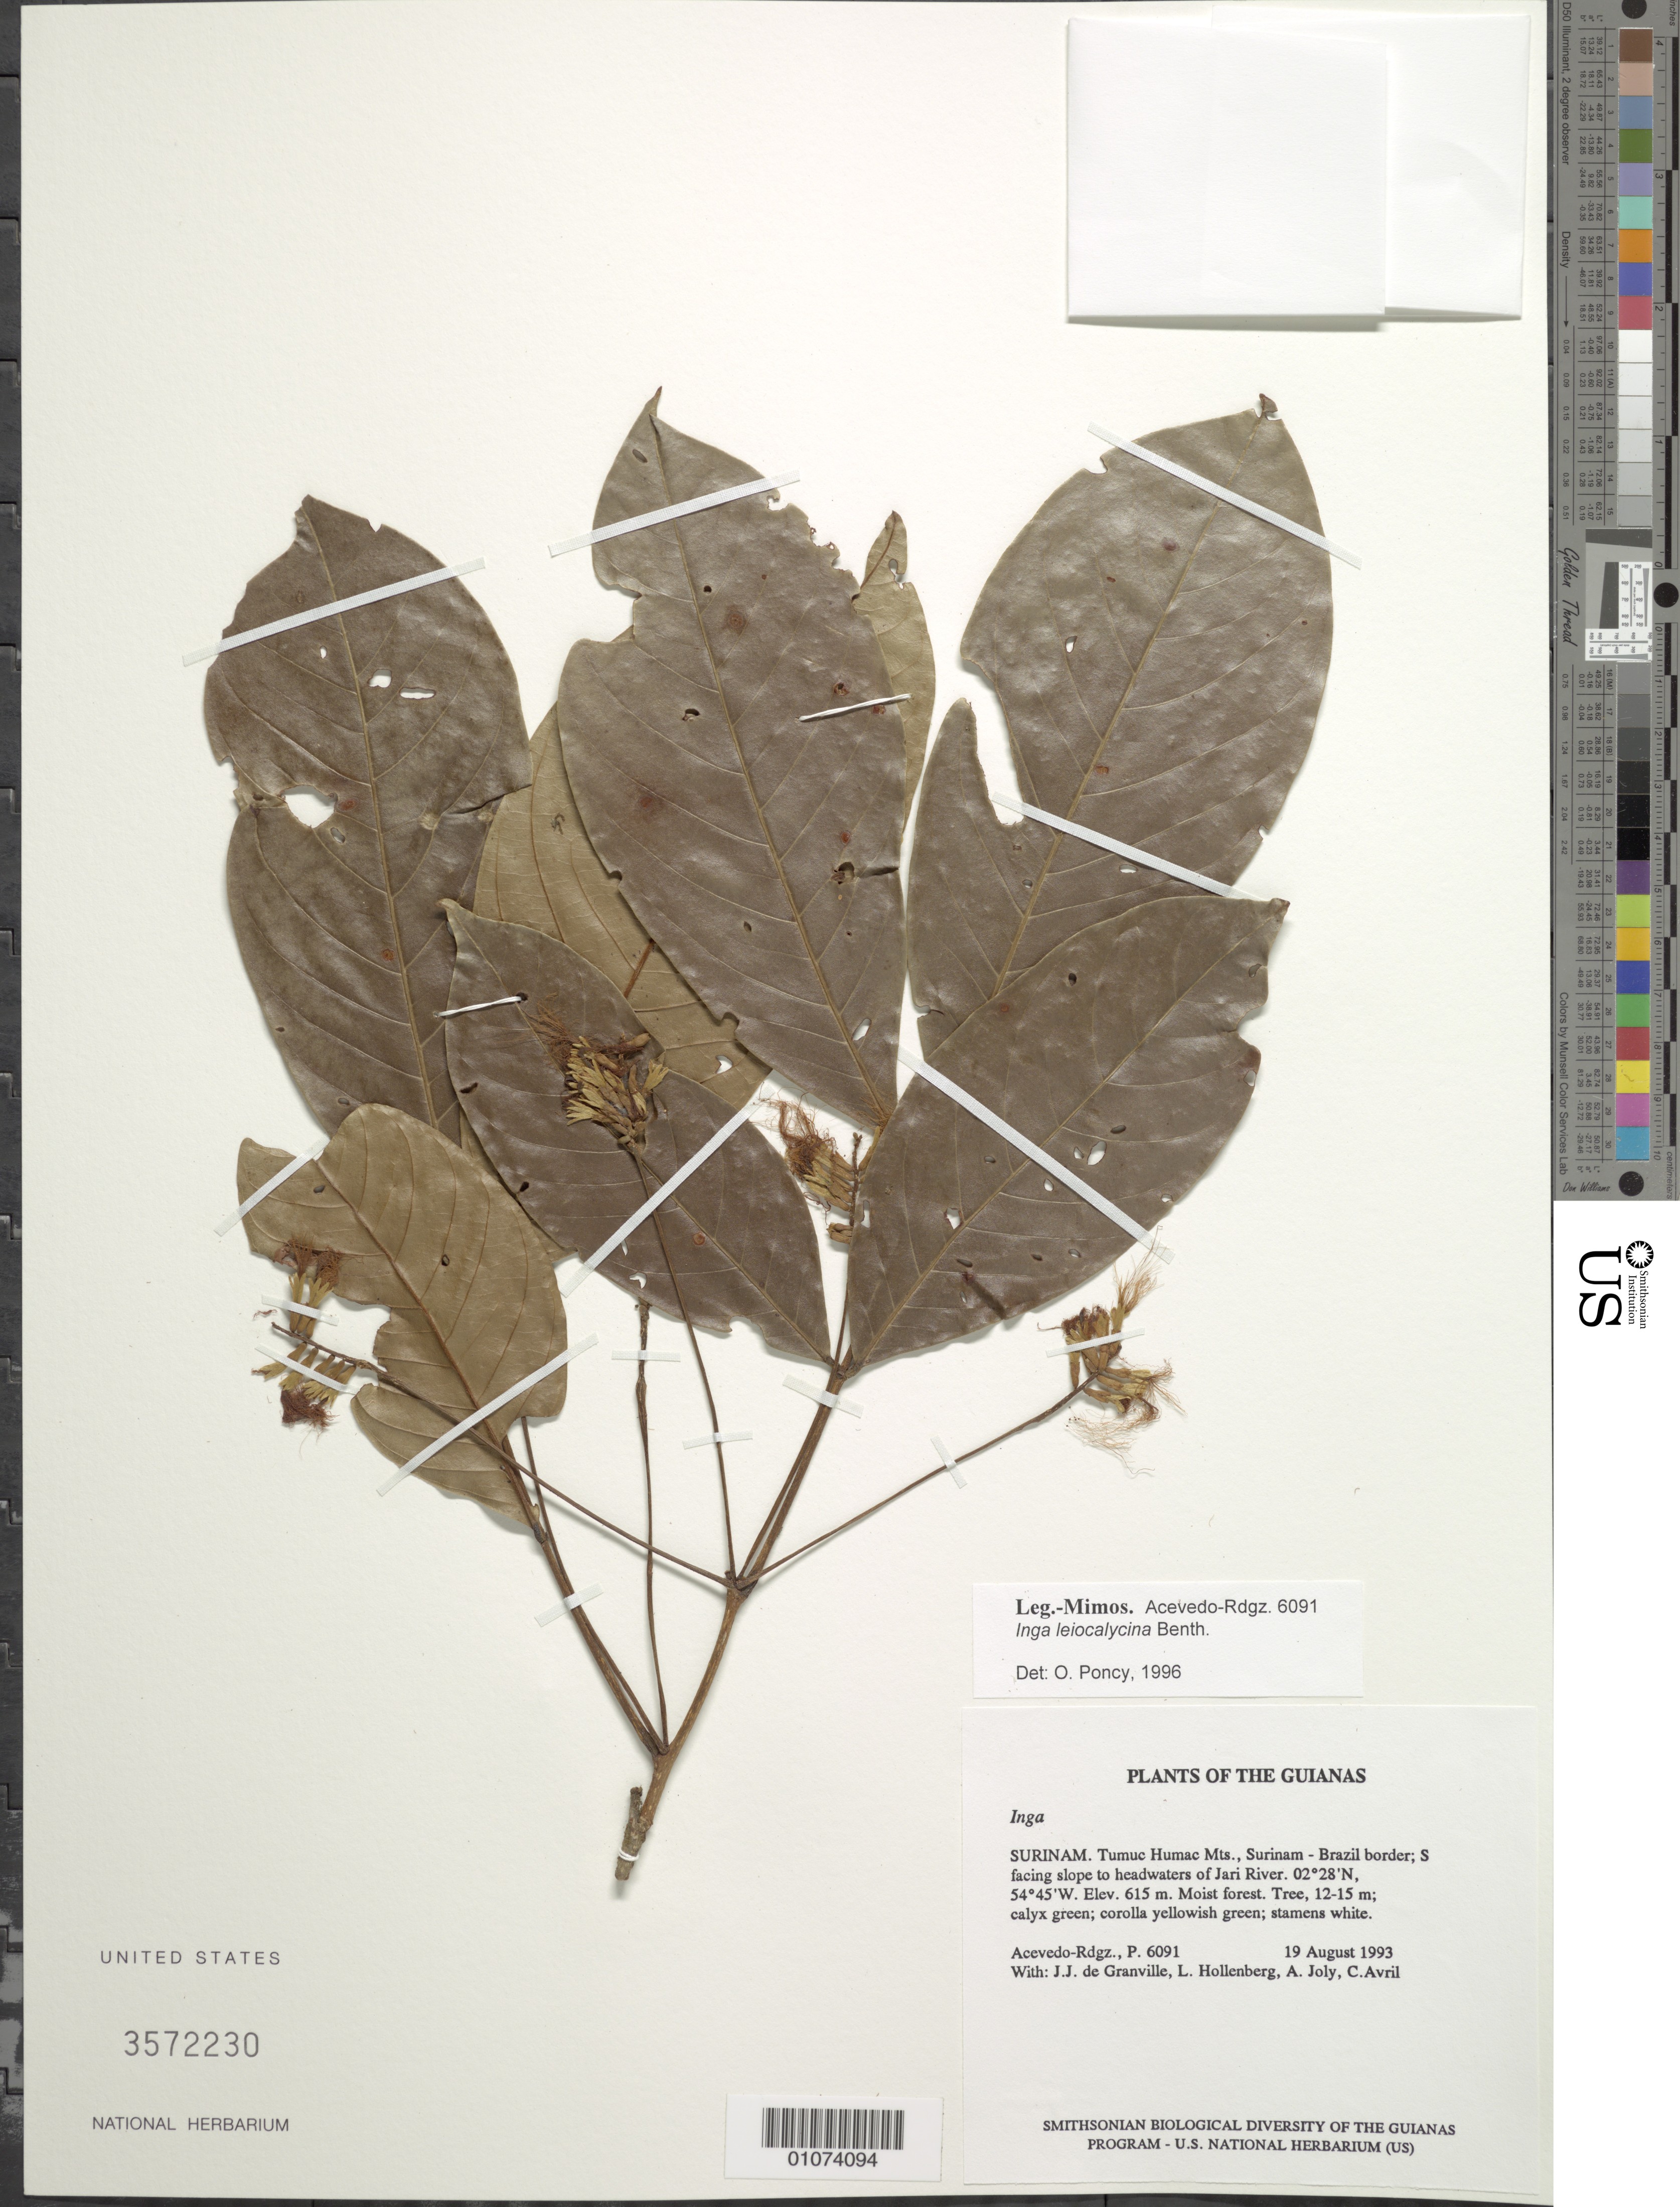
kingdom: Plantae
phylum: Tracheophyta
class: Magnoliopsida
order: Fabales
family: Fabaceae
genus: Inga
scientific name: Inga leiocalycina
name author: Benth.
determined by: Poncy, O.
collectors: P. Acevedo-Rodr.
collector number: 6091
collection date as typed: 19 Aug 1993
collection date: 1993-08-19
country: Suriname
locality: Tumuc Humac Mts., Surinam - Brazil border; S facing slope to headwaters of Jari River.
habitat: Moist forest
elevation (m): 615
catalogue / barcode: US 3572230